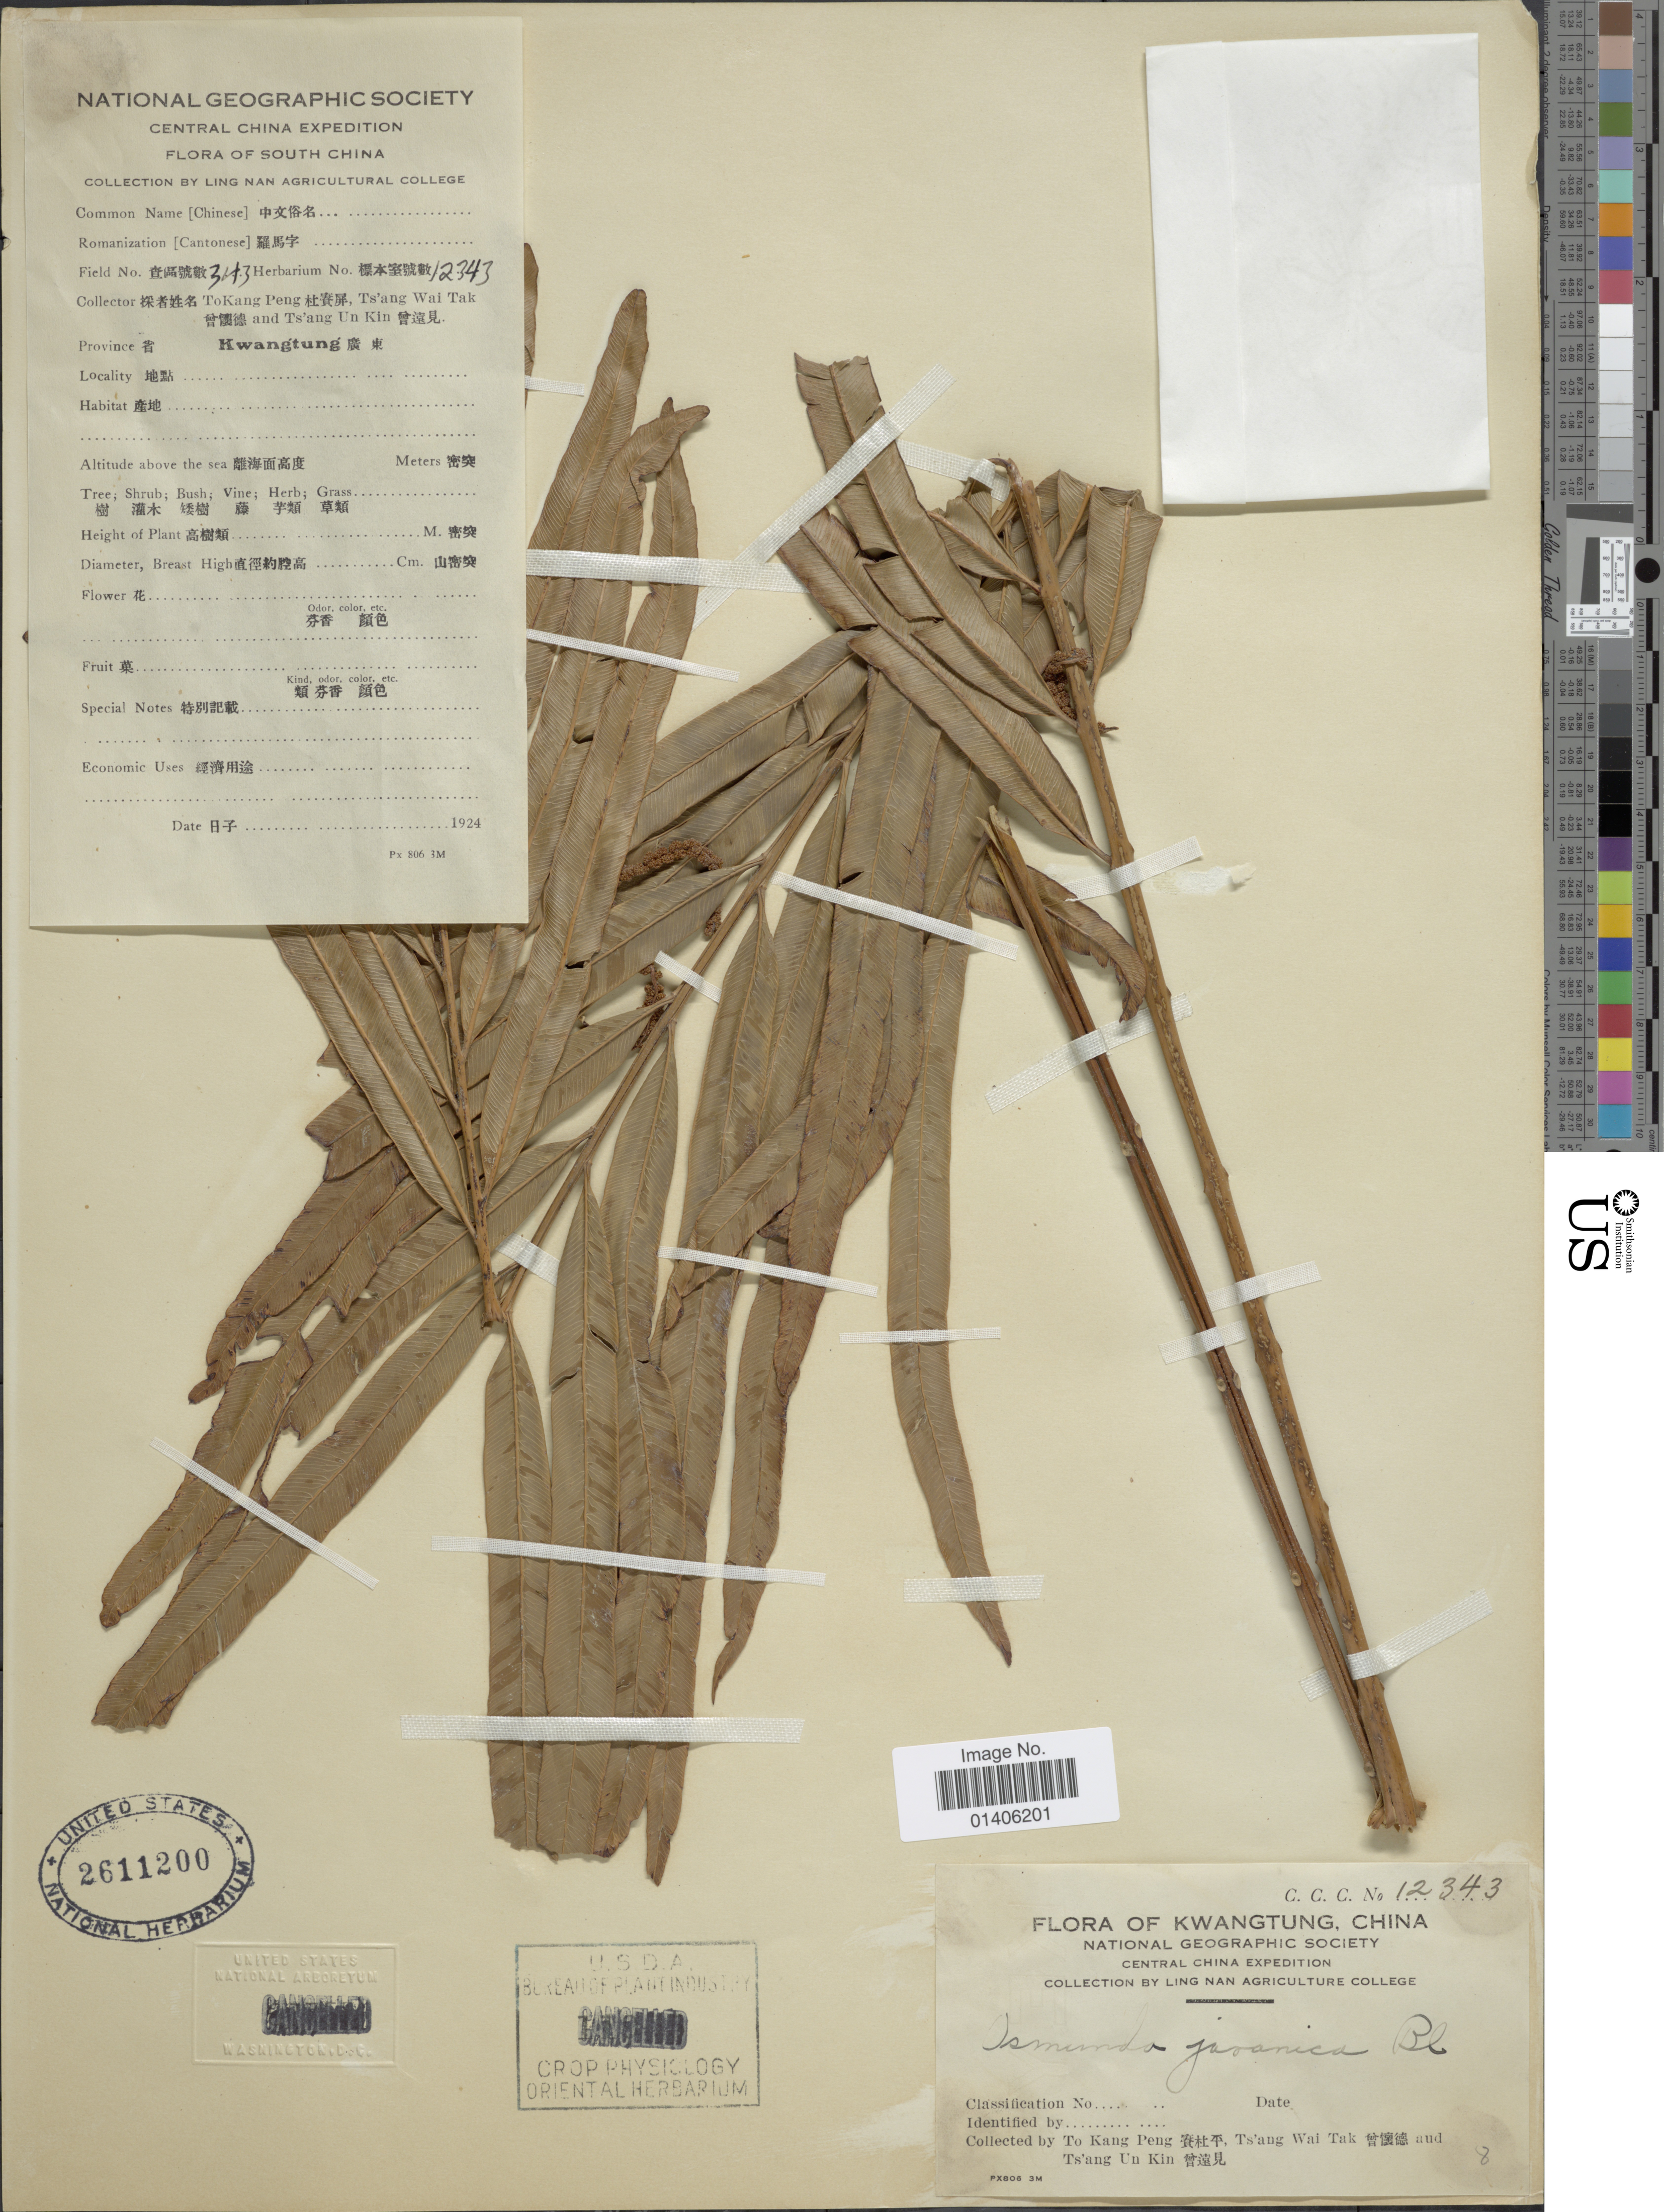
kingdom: Plantae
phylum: Tracheophyta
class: Polypodiopsida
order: Osmundales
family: Osmundaceae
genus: Osmunda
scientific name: Osmunda javanica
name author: Blume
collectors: T. K. Peng, T. Tak & T. Kin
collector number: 12343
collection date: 1924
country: China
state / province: Guangdong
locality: South China, province Kwangtung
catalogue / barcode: US 2611200